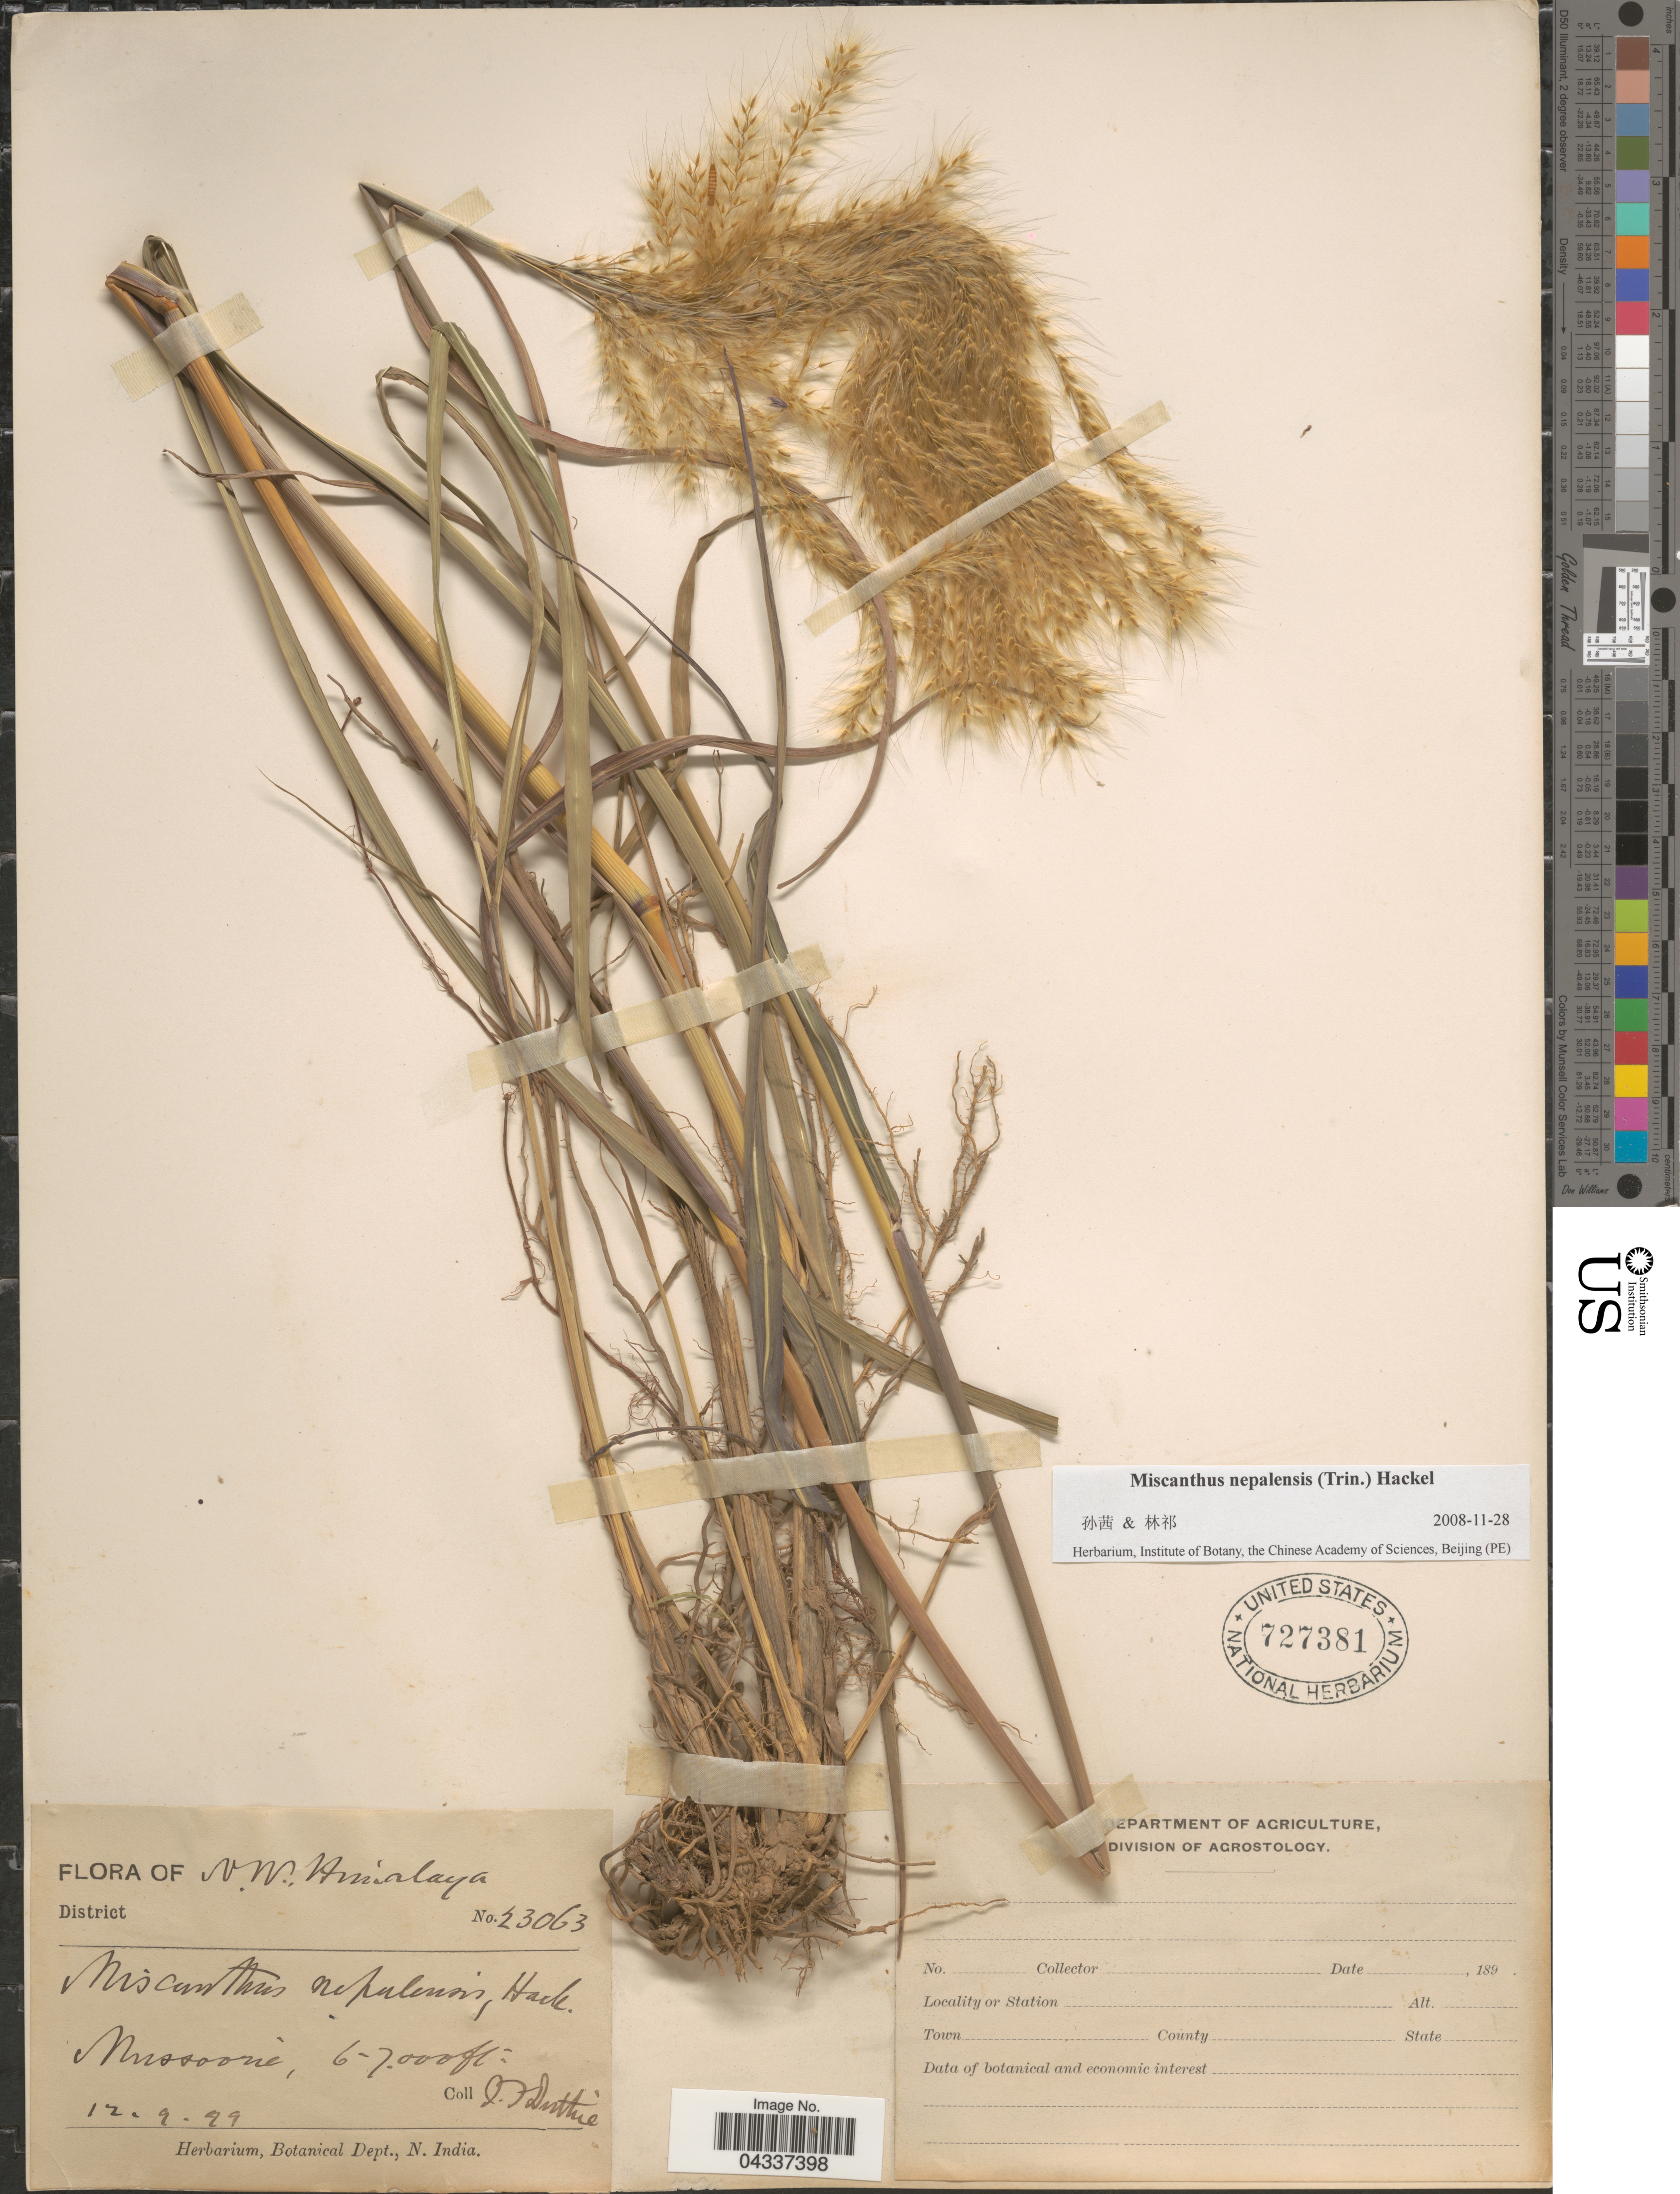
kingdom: Plantae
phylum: Tracheophyta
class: Liliopsida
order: Poales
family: Poaceae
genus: Miscanthus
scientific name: Miscanthus nepalensis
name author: (Trin.) Hack.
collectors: J. F. Duthie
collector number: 23063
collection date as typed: Transcribed d/m/y: 12/9/99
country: India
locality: N.W. Himalaya. Mussoorie.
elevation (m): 1829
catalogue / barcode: US 727381